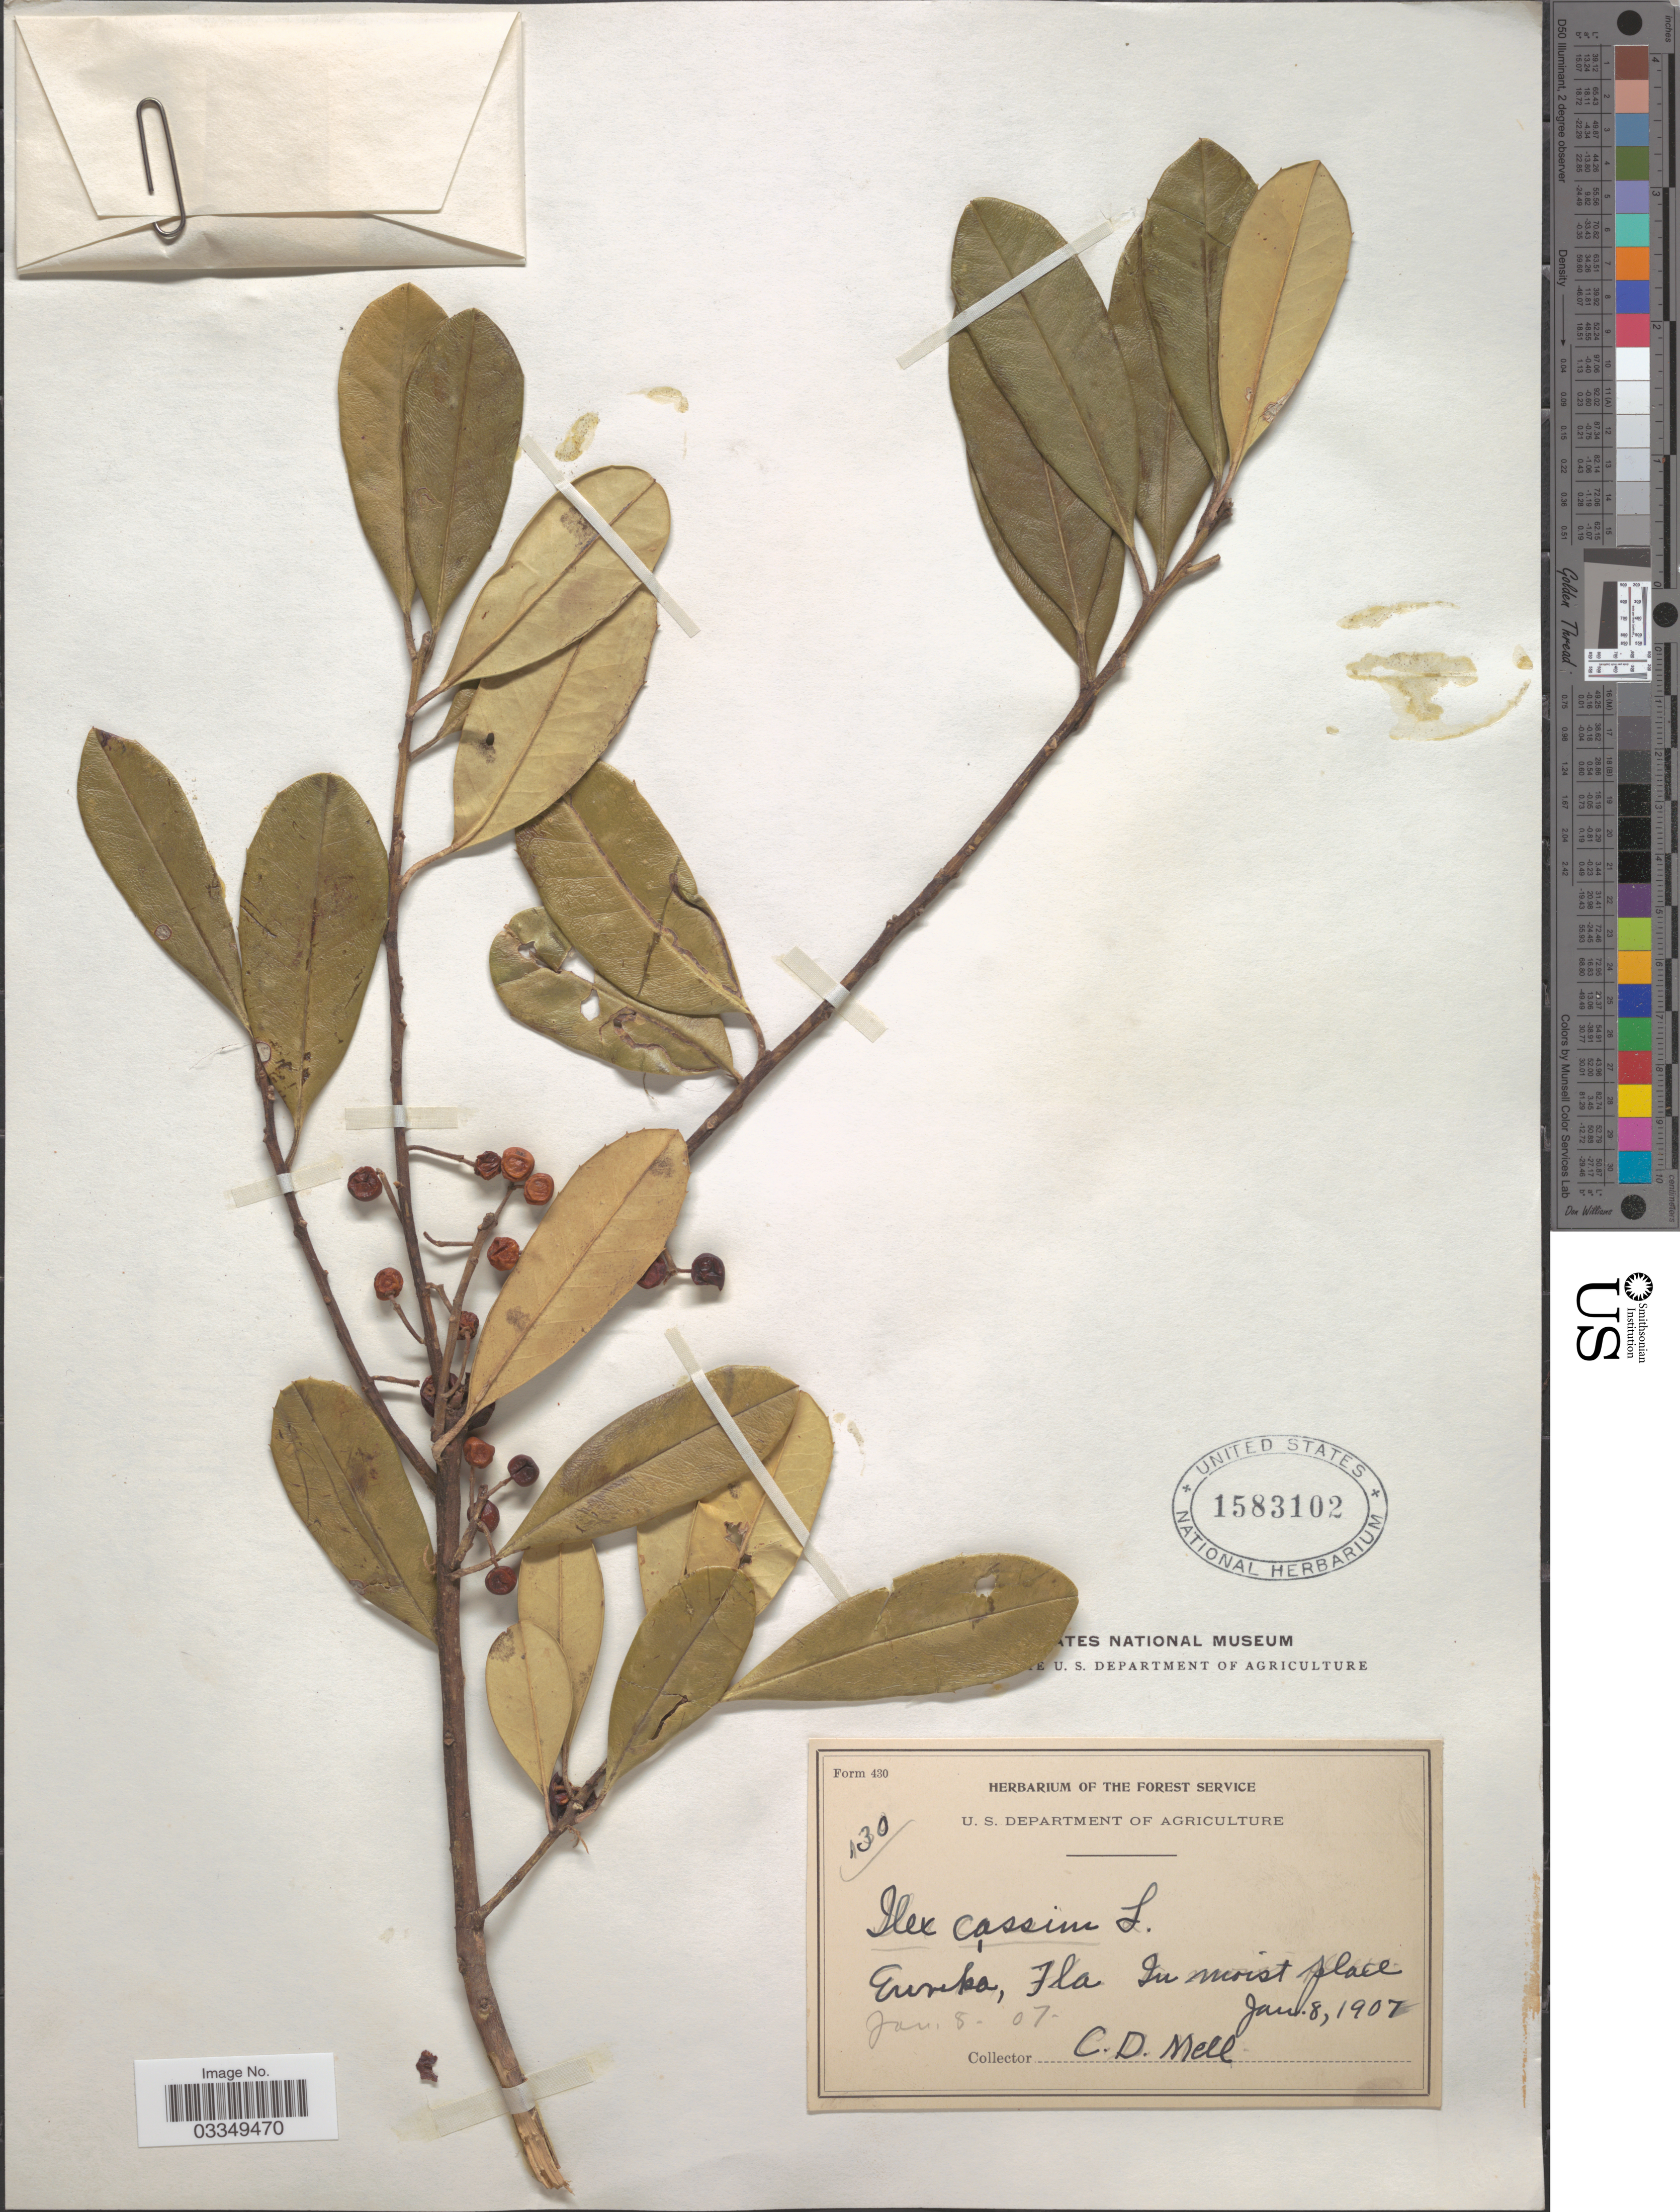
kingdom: Plantae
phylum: Tracheophyta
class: Magnoliopsida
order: Aquifoliales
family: Aquifoliaceae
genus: Ilex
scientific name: Ilex cassine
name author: L.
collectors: C. D. Mell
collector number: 130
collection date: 1907-01-08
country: United States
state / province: Florida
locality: Eureka.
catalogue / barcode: US 1583102